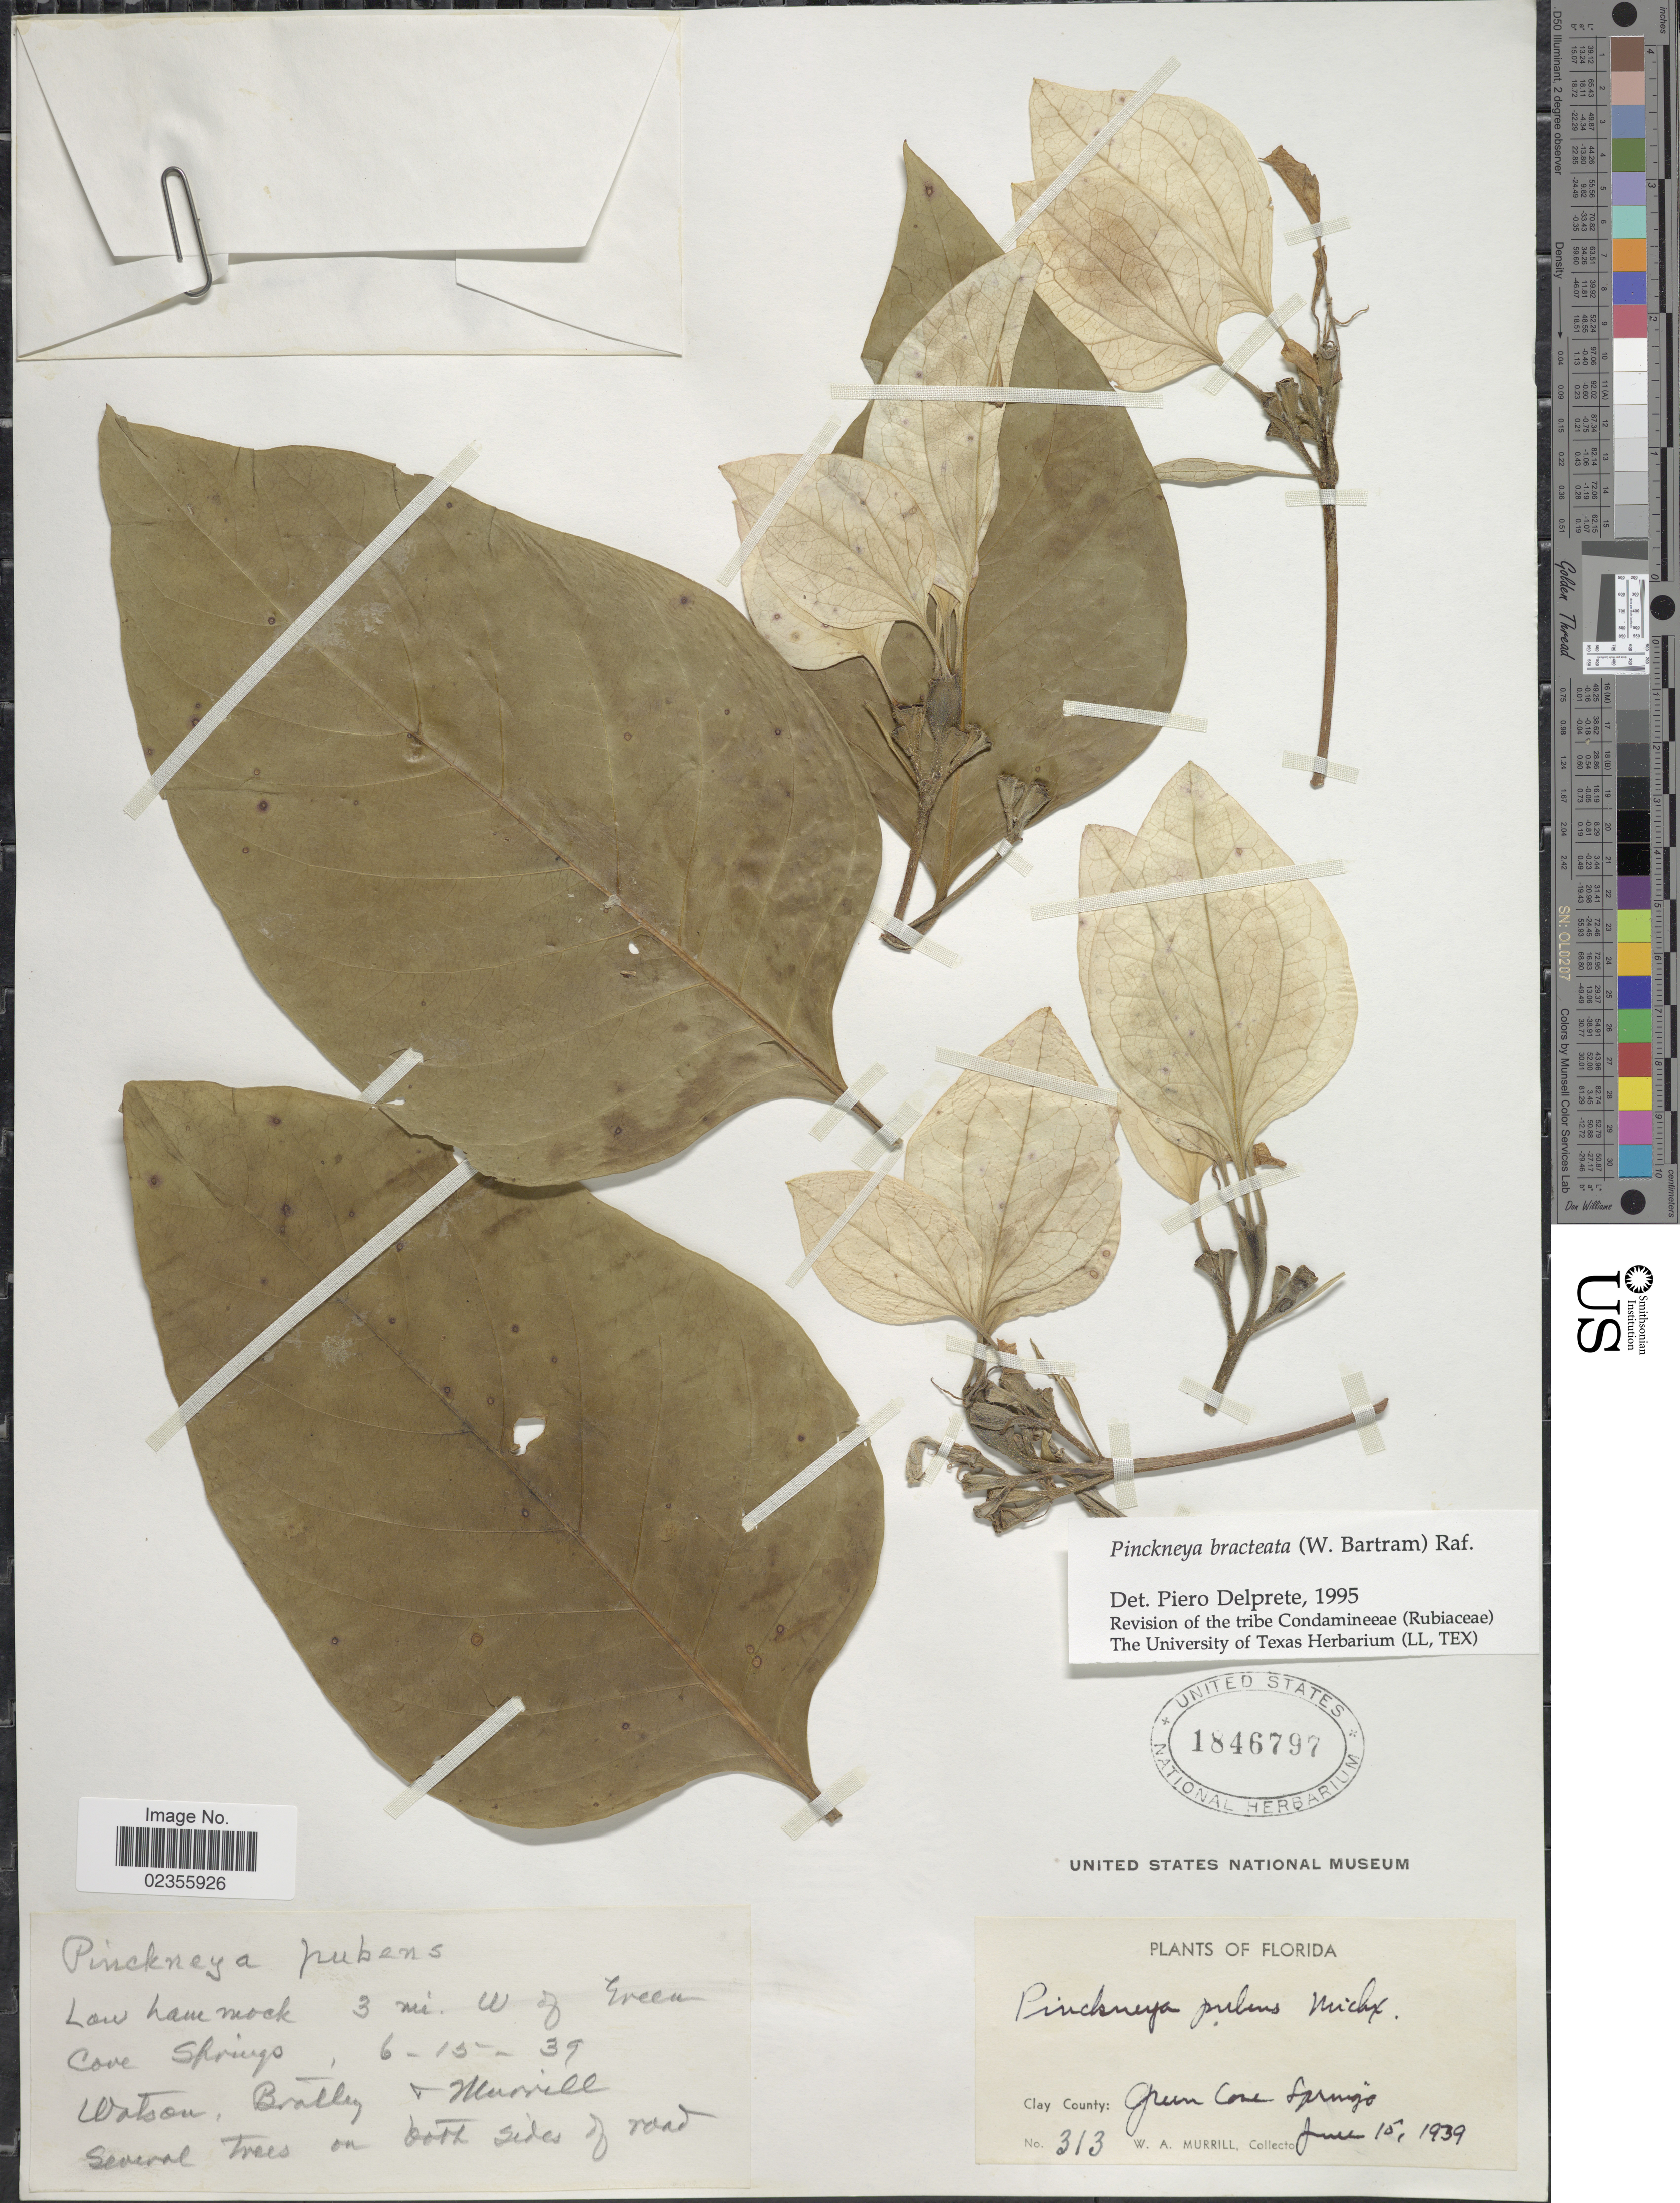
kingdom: Plantae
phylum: Tracheophyta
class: Magnoliopsida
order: Gentianales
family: Rubiaceae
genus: Pinckneya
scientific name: Pinckneya pubens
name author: Michx.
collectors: W. A. Murrill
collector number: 313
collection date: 1939-06-15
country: United States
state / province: Florida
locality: Clay County: Green Cove Springs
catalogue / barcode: US 1846797